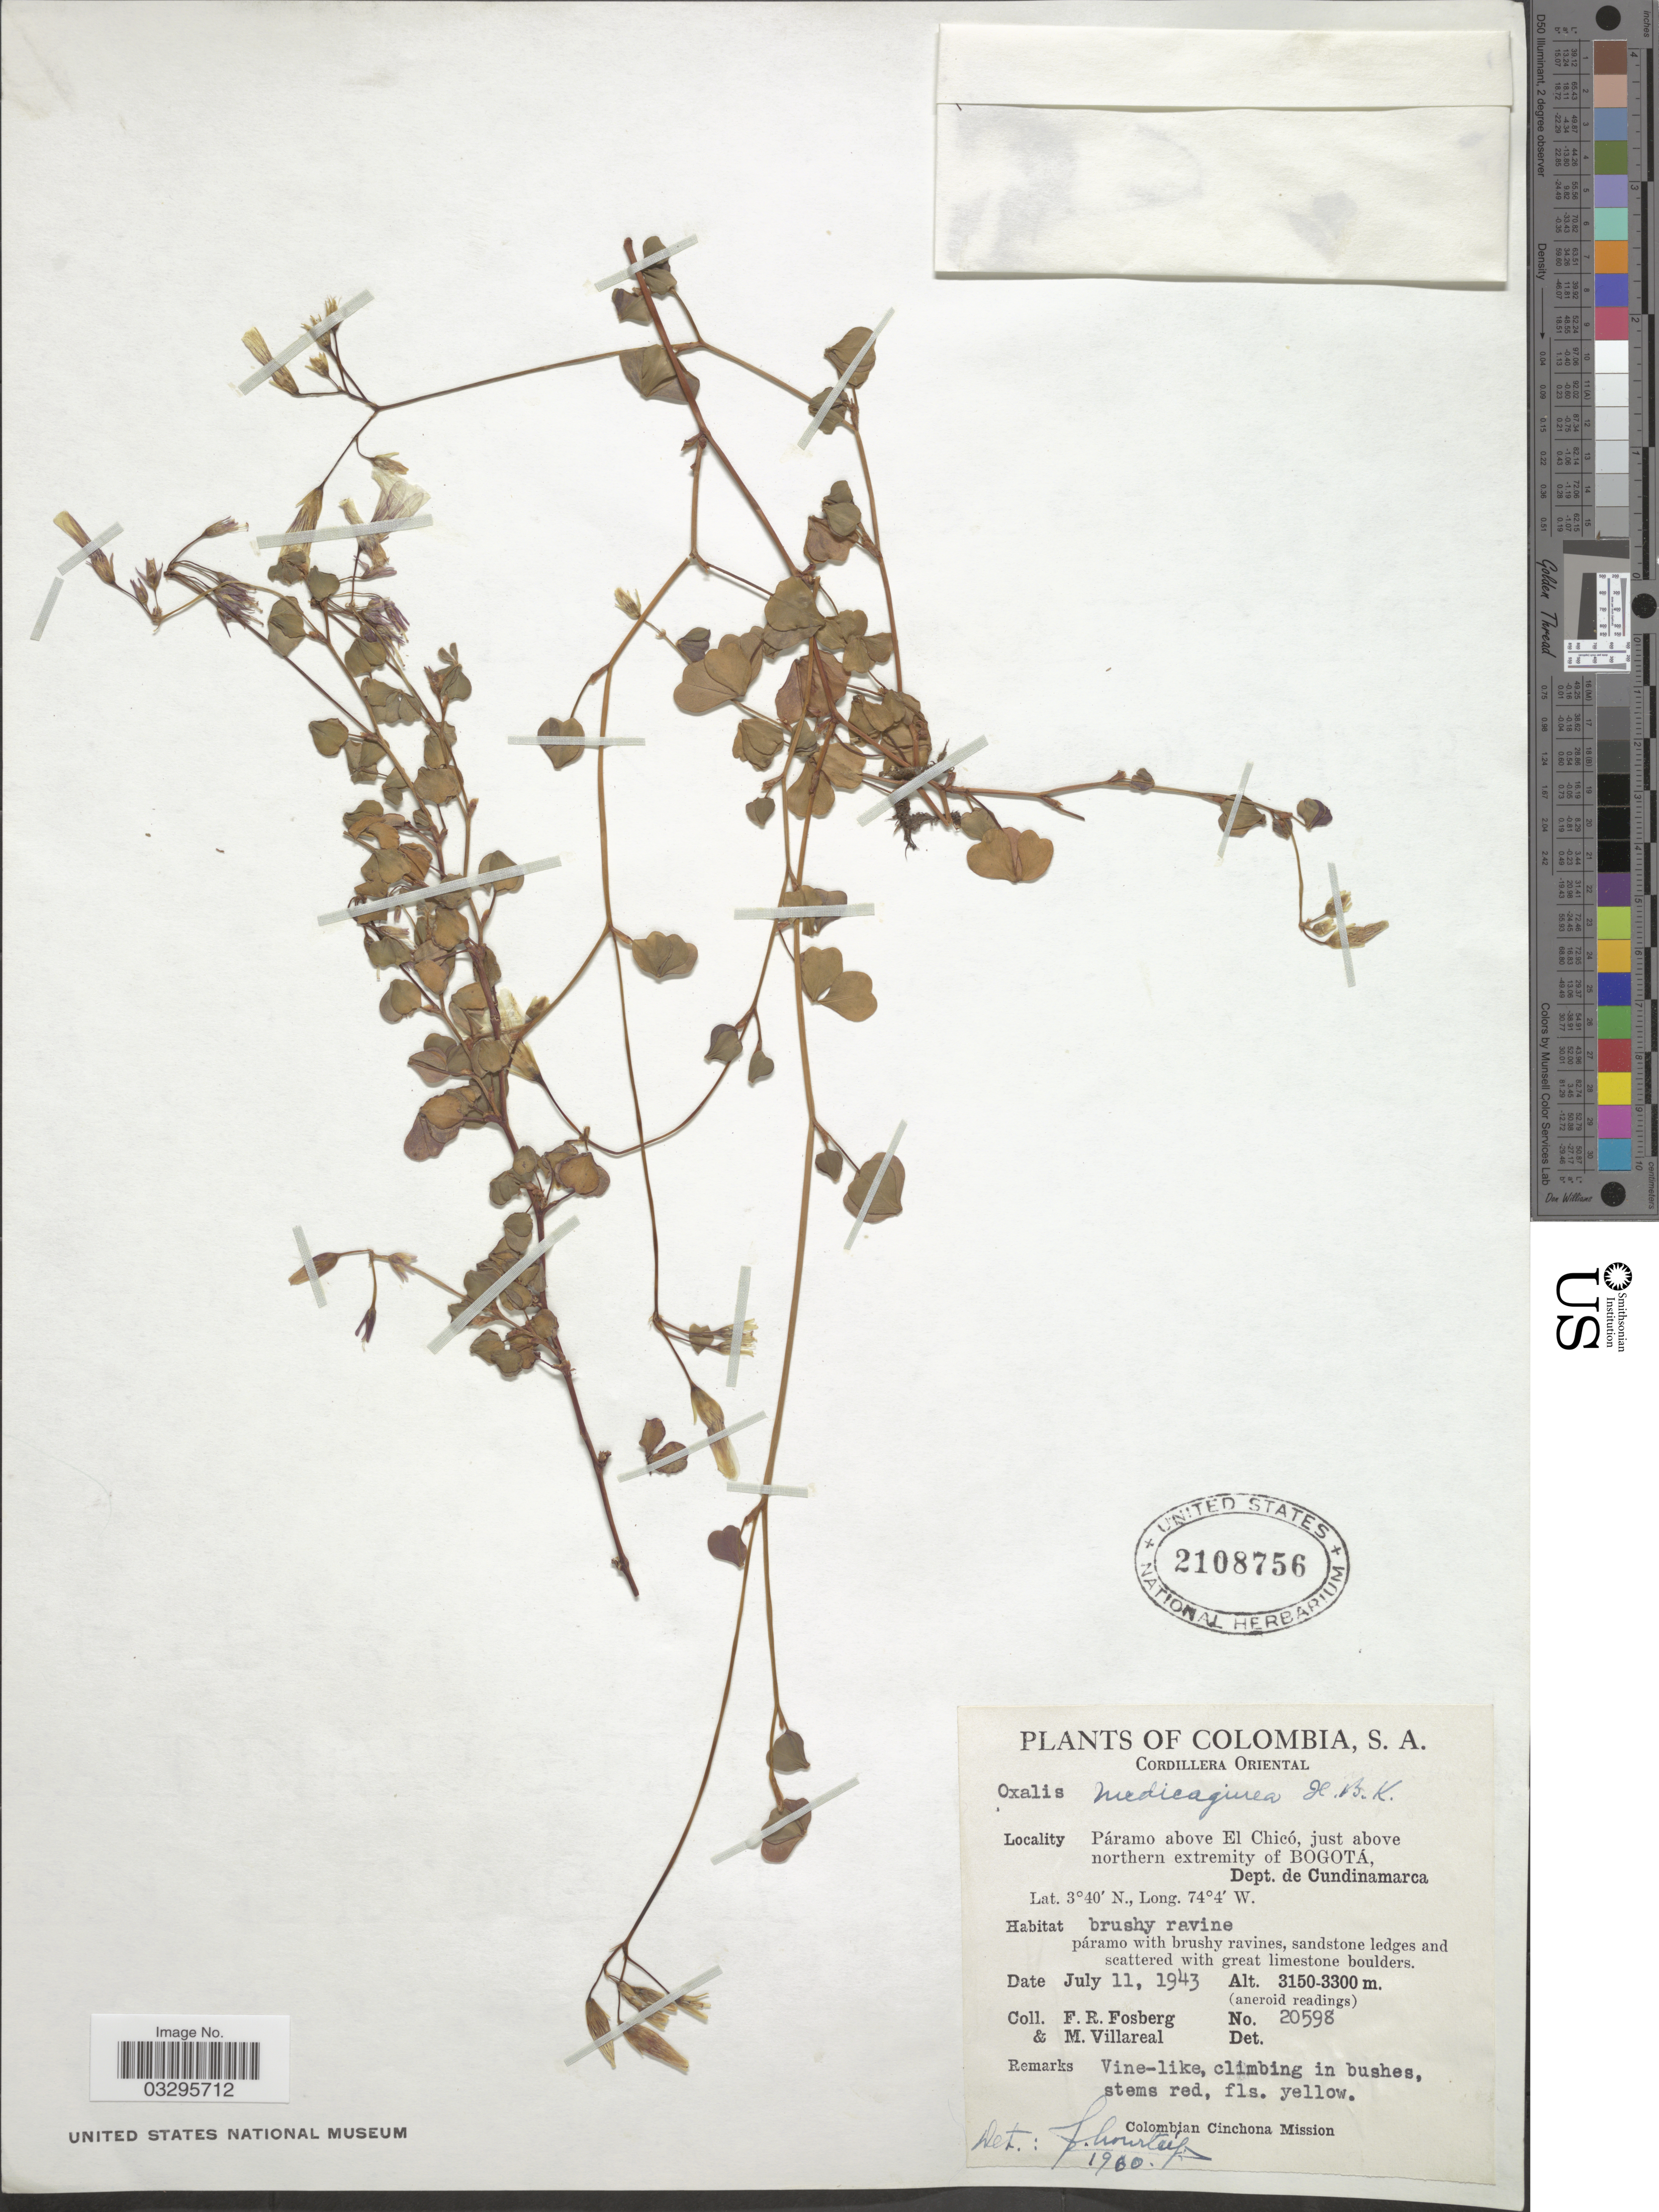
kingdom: Plantae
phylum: Tracheophyta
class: Magnoliopsida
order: Oxalidales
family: Oxalidaceae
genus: Oxalis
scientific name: Oxalis medicaginea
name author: Kunth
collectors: F. R. Fosberg & M. Villareal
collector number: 20598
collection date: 1943-07-11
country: Colombia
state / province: Cundinamarca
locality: Cordillera Oriental, Páramo above El Chicó, just above northern extremity of Bogotá, Dept. de Cundinamarca.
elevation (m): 3150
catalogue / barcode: US 2108756